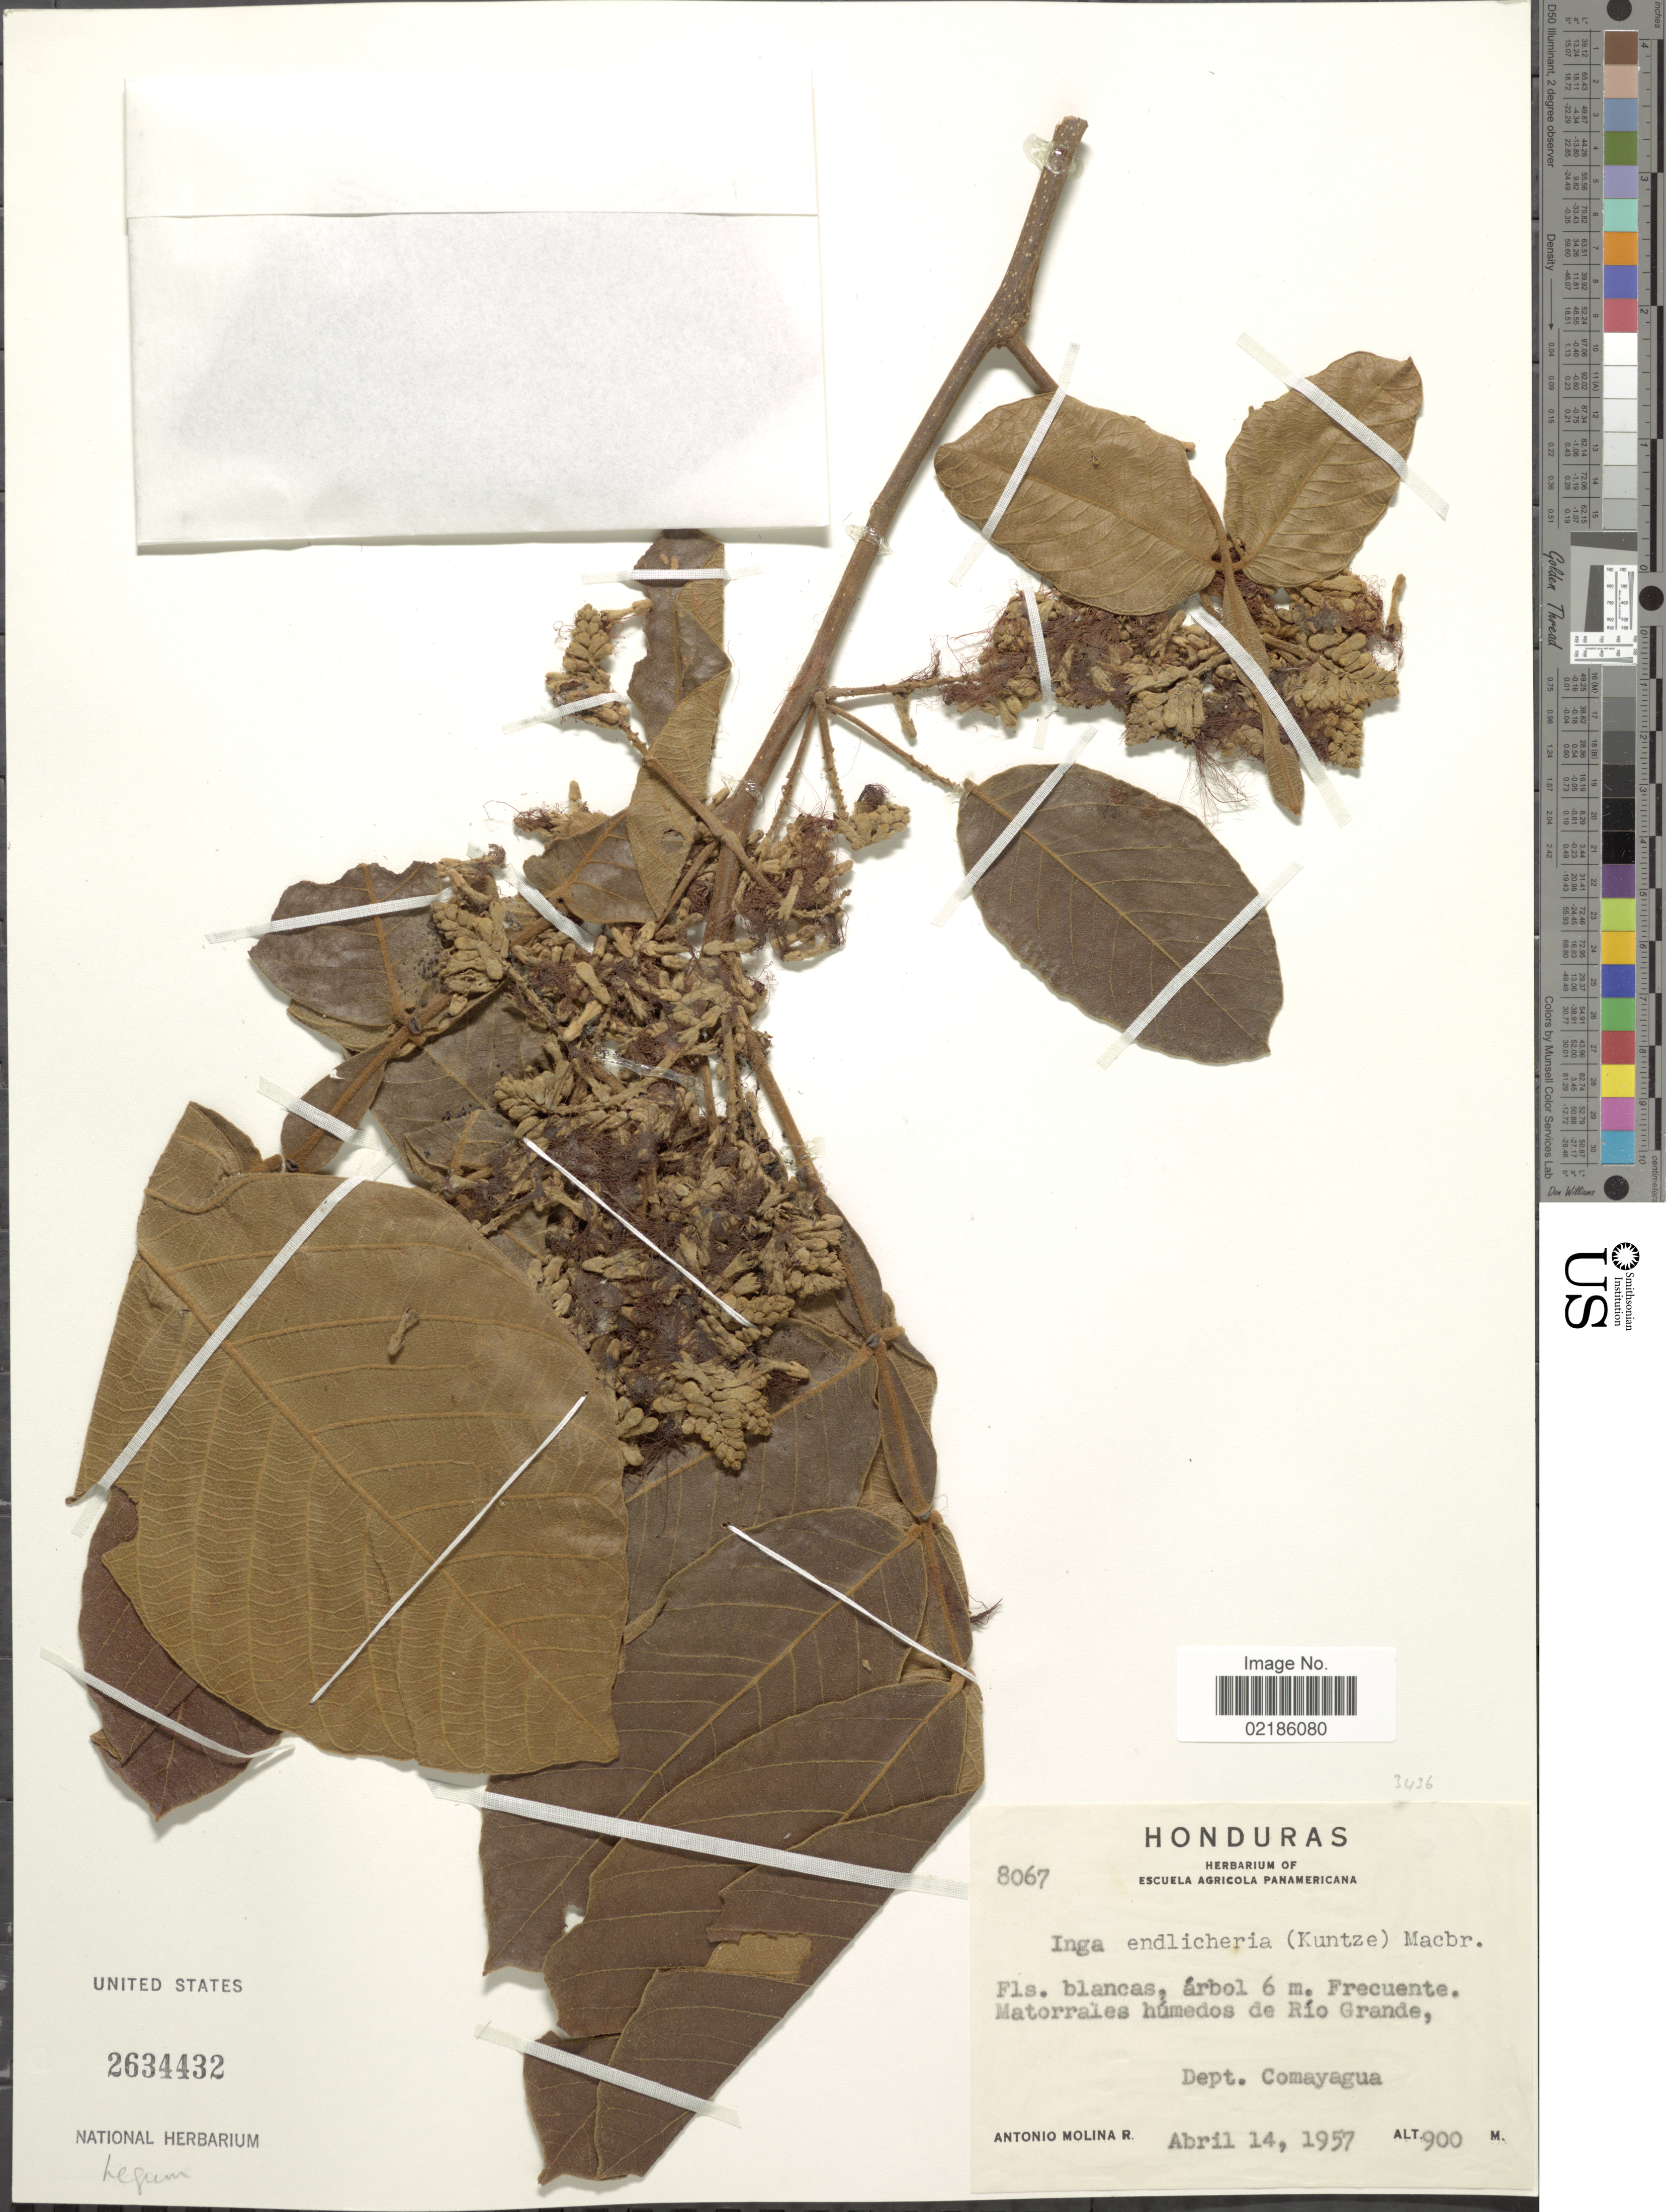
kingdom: Plantae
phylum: Tracheophyta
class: Magnoliopsida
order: Fabales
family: Fabaceae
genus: Inga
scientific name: Inga endlicheri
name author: (Kuntze) J.F. Macbr.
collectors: A. Molina R.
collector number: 8067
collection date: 1957-04-14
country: Honduras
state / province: Comayagua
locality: Frecuente. Matorrales humedos de Rio Grande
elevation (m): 900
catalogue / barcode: US 2634432